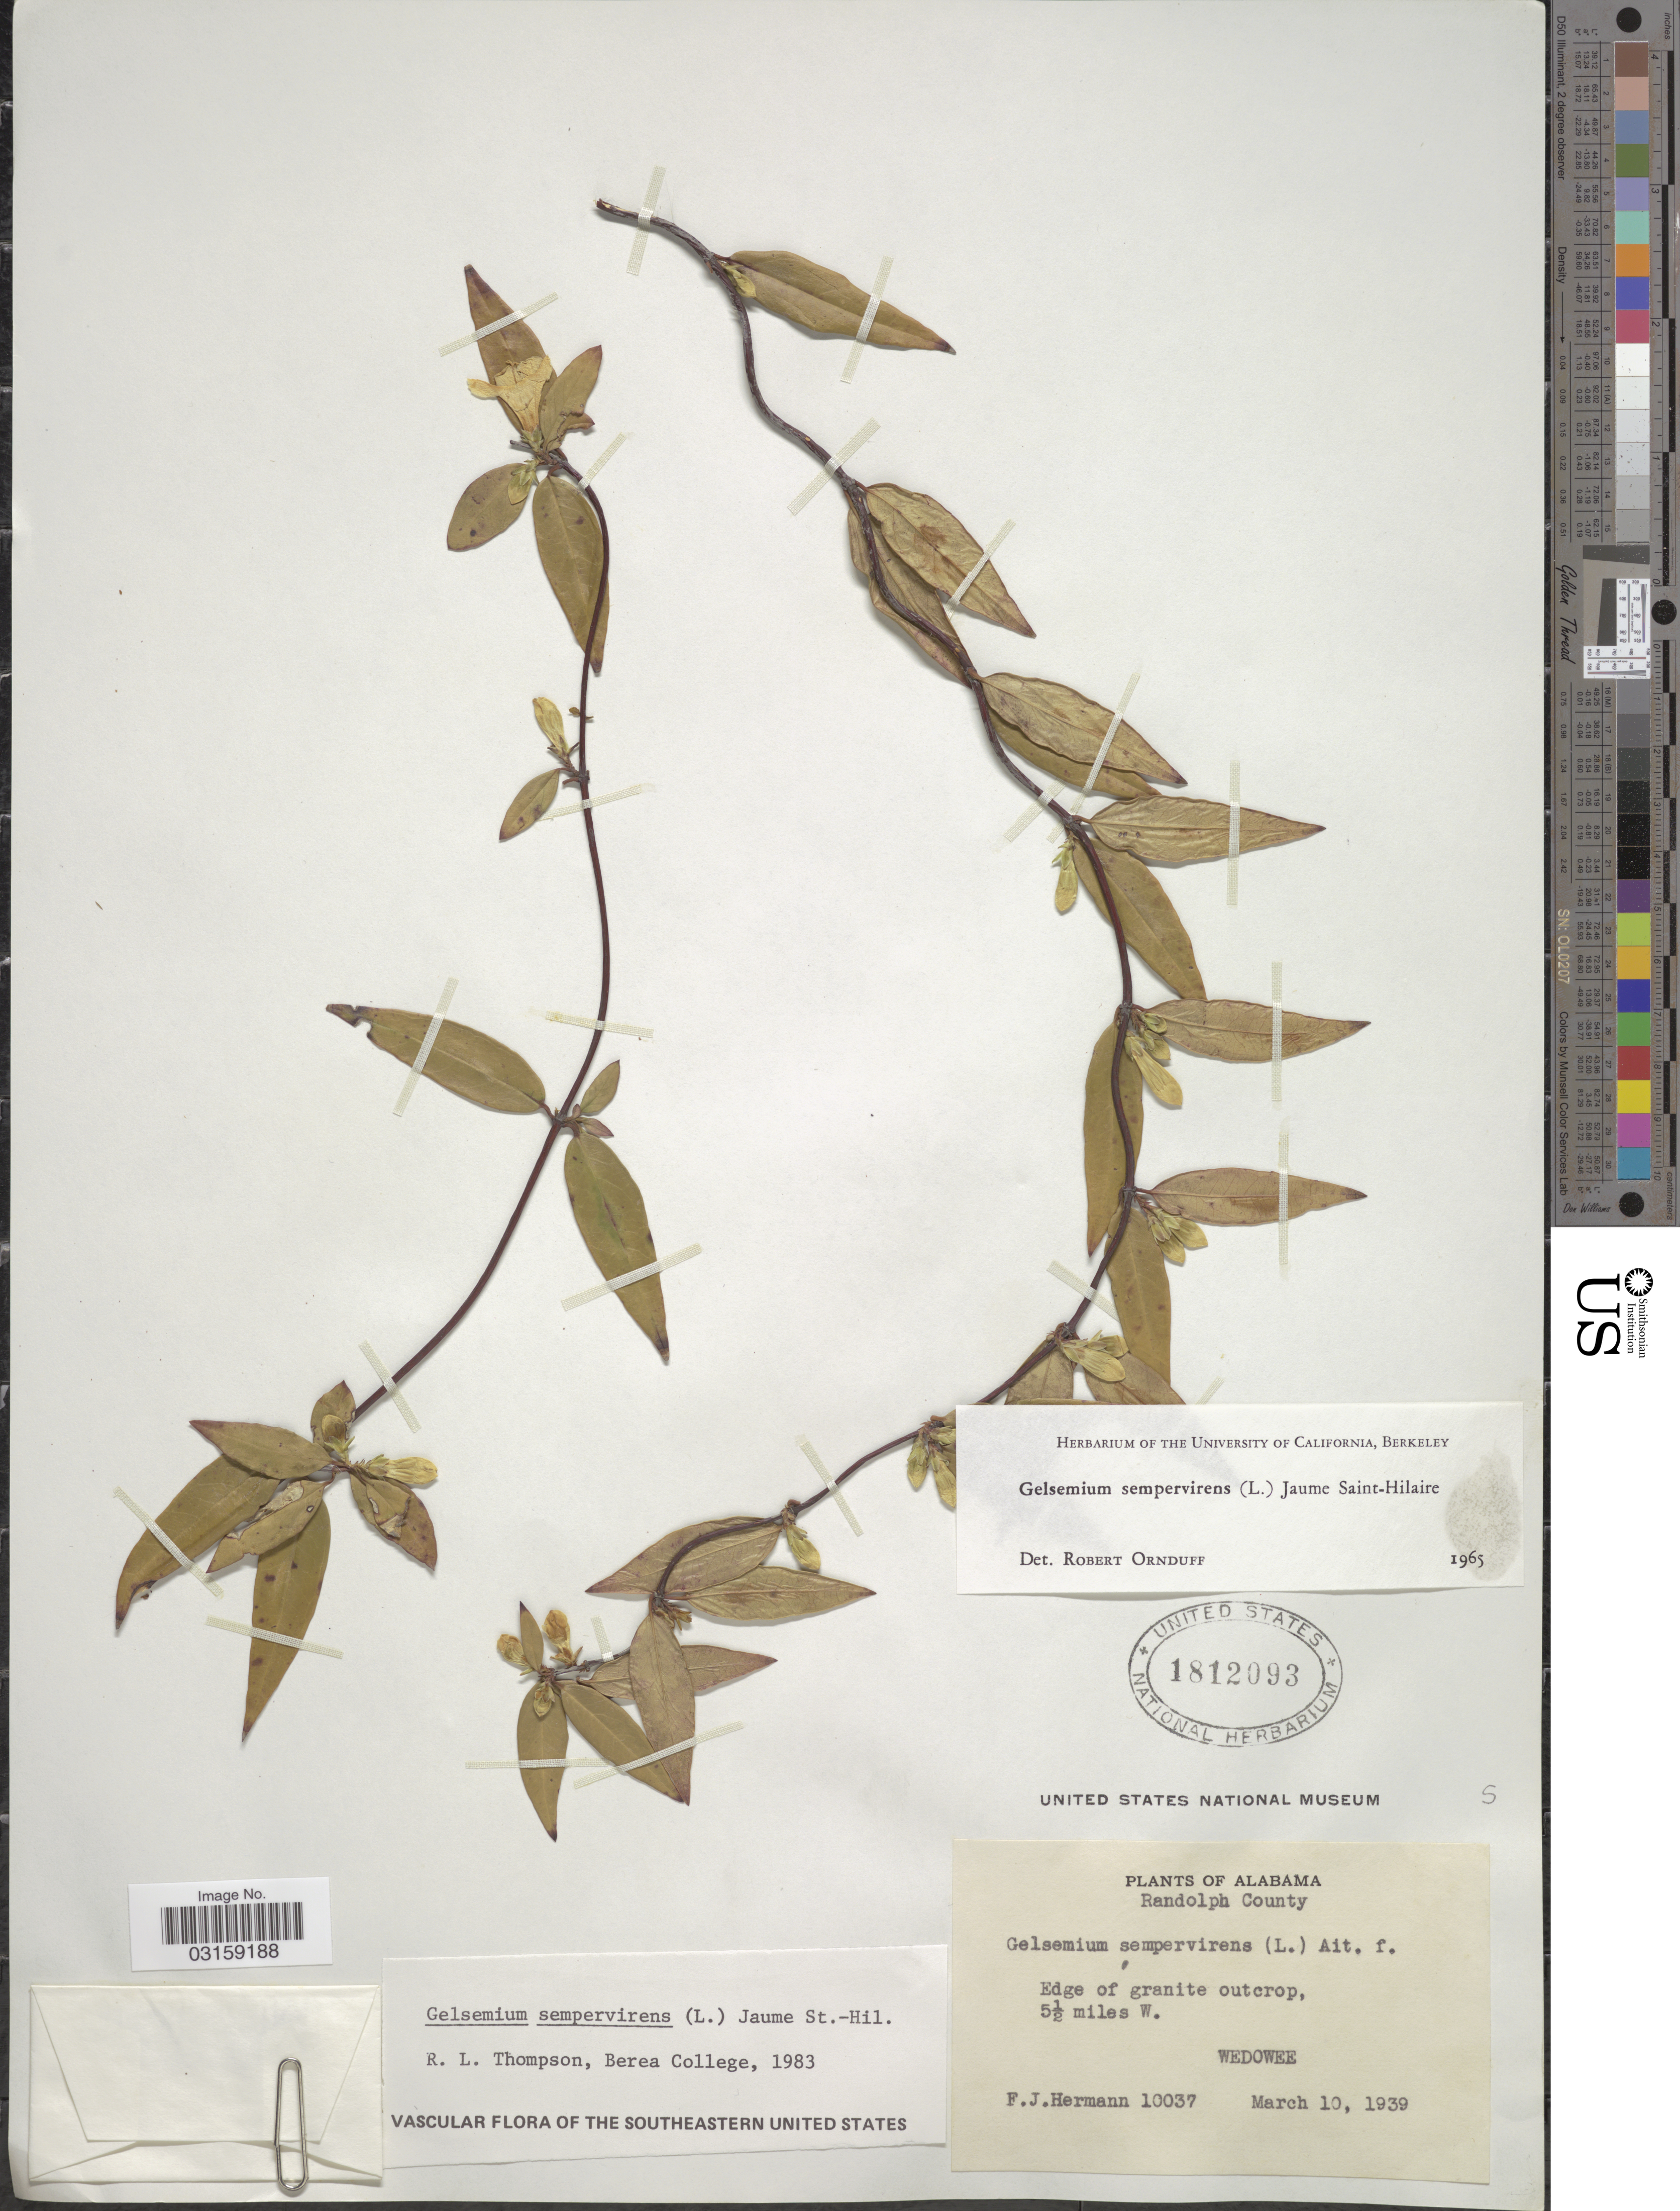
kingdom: Plantae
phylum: Tracheophyta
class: Magnoliopsida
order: Gentianales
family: Gelsemiaceae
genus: Gelsemium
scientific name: Gelsemium sempervirens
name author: (L.) J. St.-Hil.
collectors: F. J. Hermann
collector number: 10037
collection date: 1939-03-10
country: United States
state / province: Alabama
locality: Randolph County. Edge of granite outcrop, 5½ miles W. Wedowee.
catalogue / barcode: US 1812093